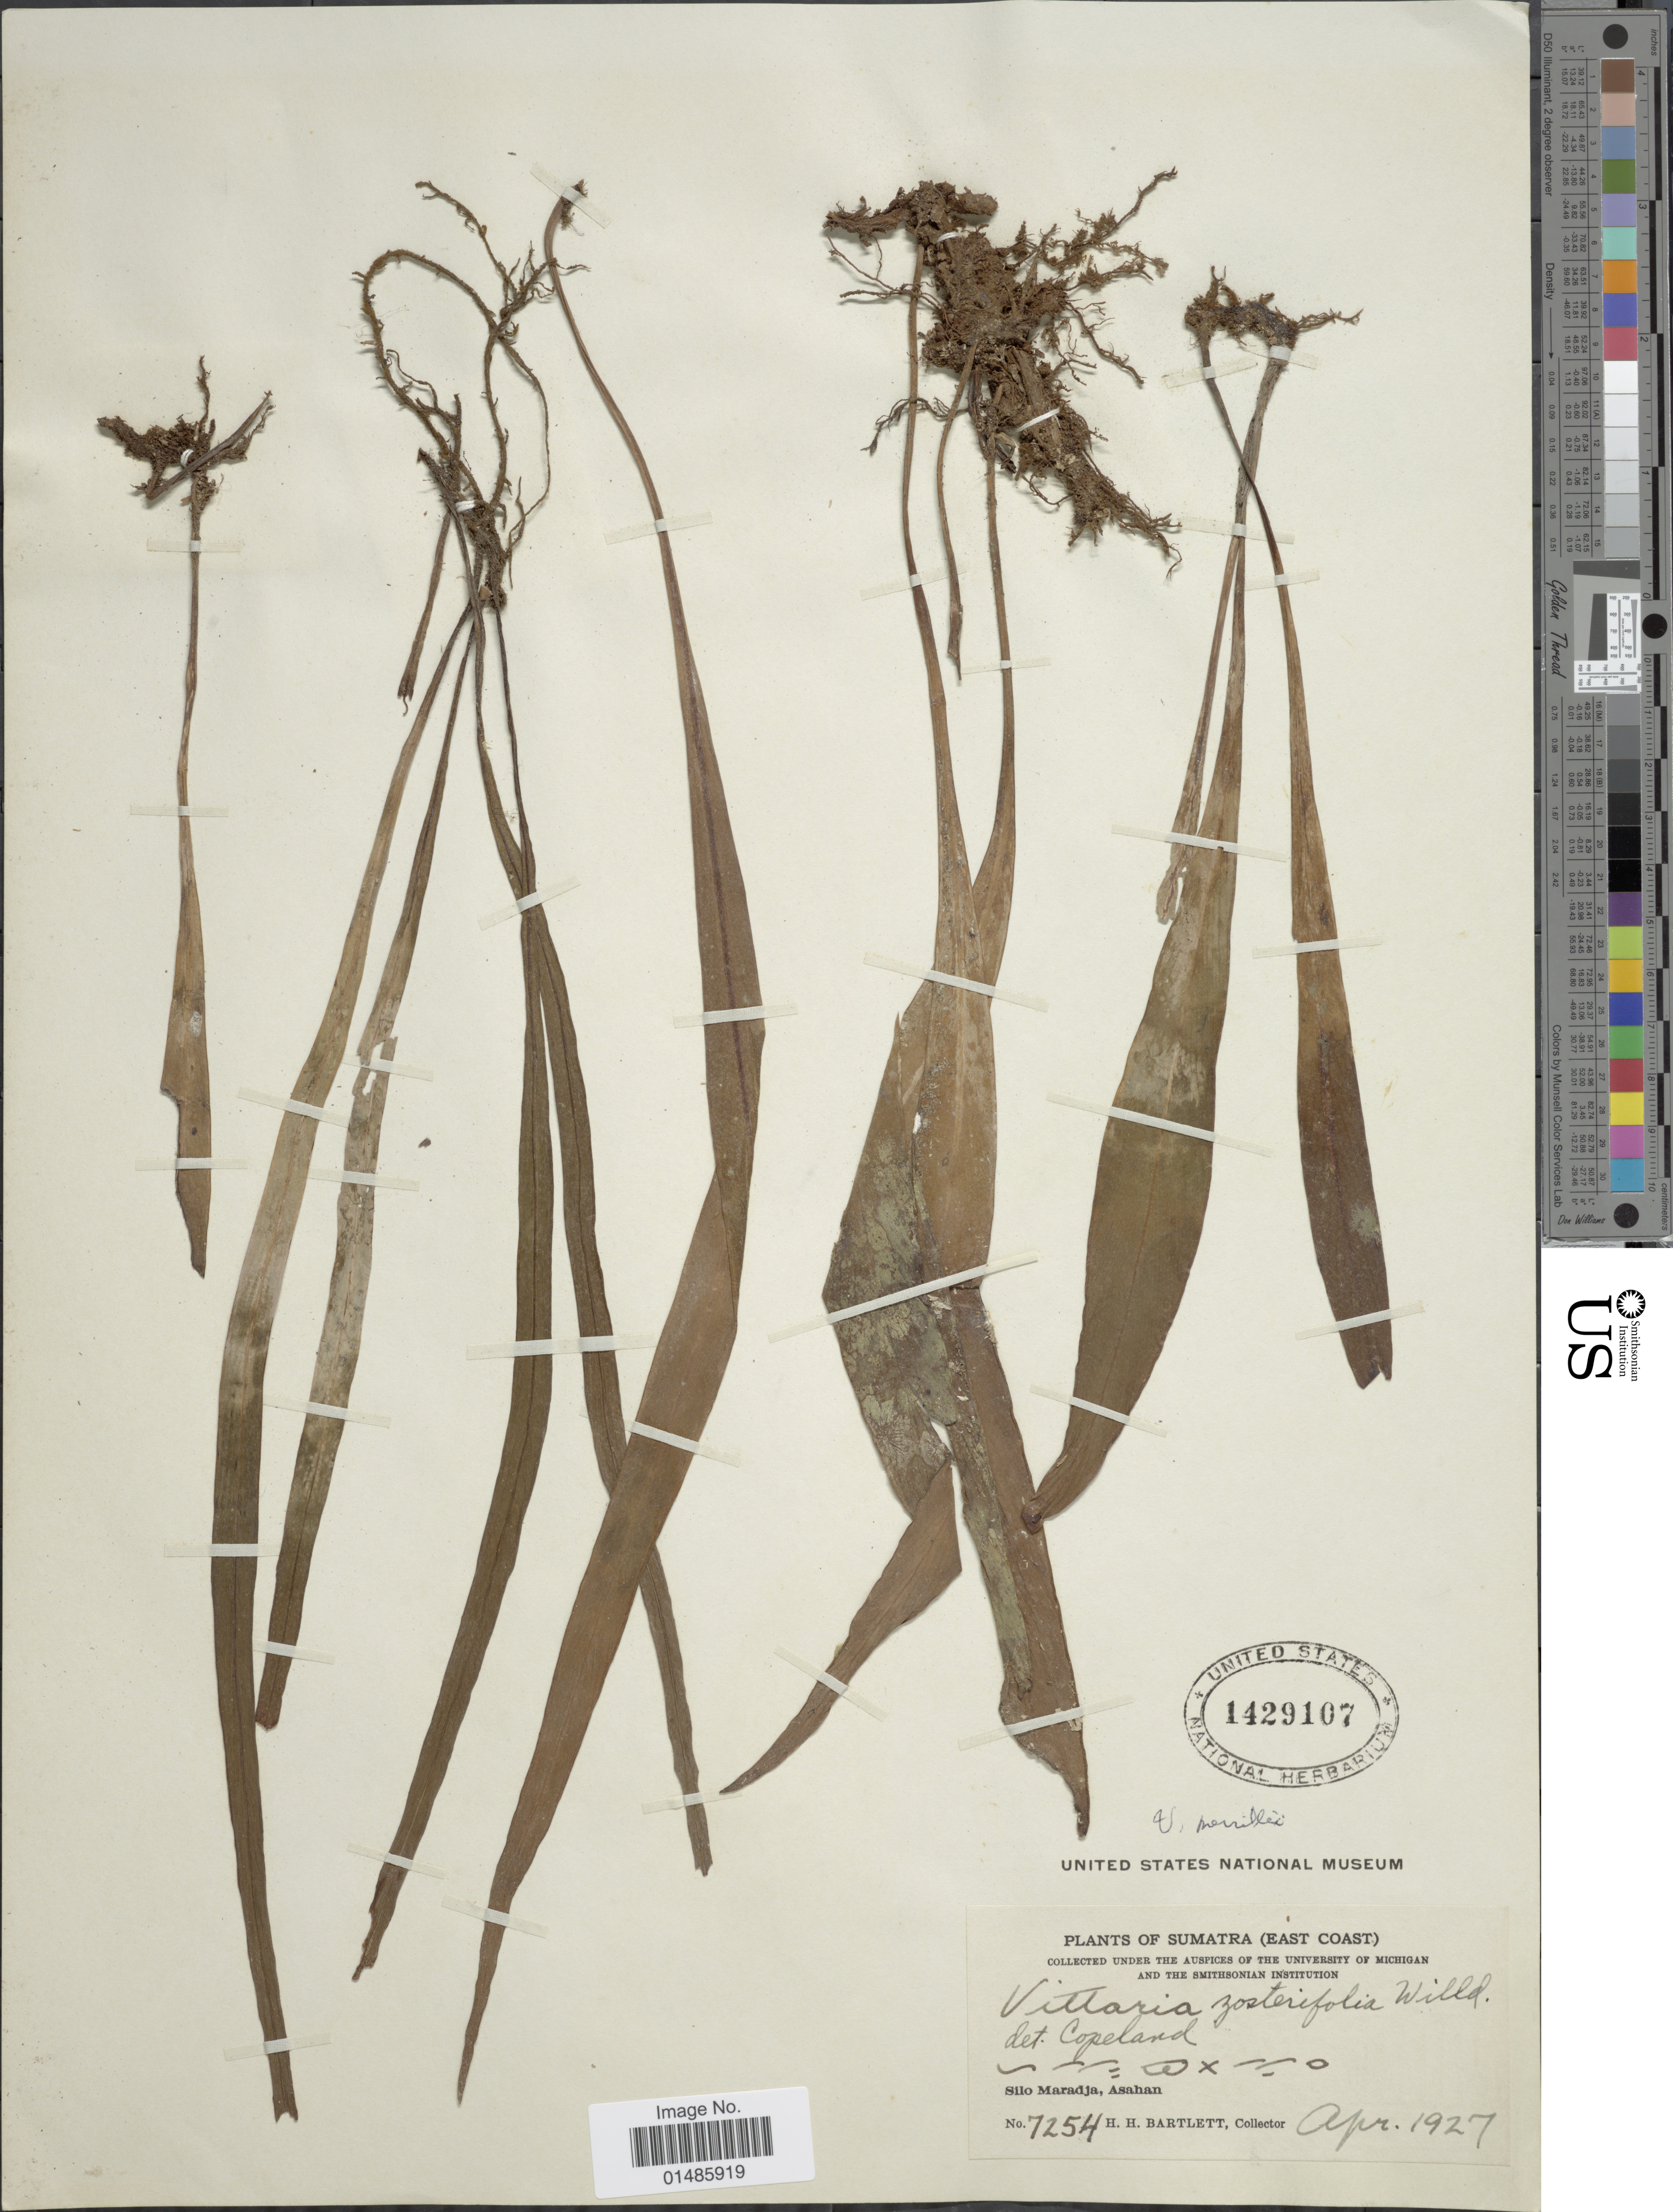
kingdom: Plantae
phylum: Tracheophyta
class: Polypodiopsida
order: Polypodiales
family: Pteridaceae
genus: Haplopteris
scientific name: Haplopteris elongata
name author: (Sw.) Crane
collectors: H. H. Bartlett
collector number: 7254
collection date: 1927-04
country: Indonesia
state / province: Sumatra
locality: (East Coast). Silo Maradja, Asahan.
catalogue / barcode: US 1429107